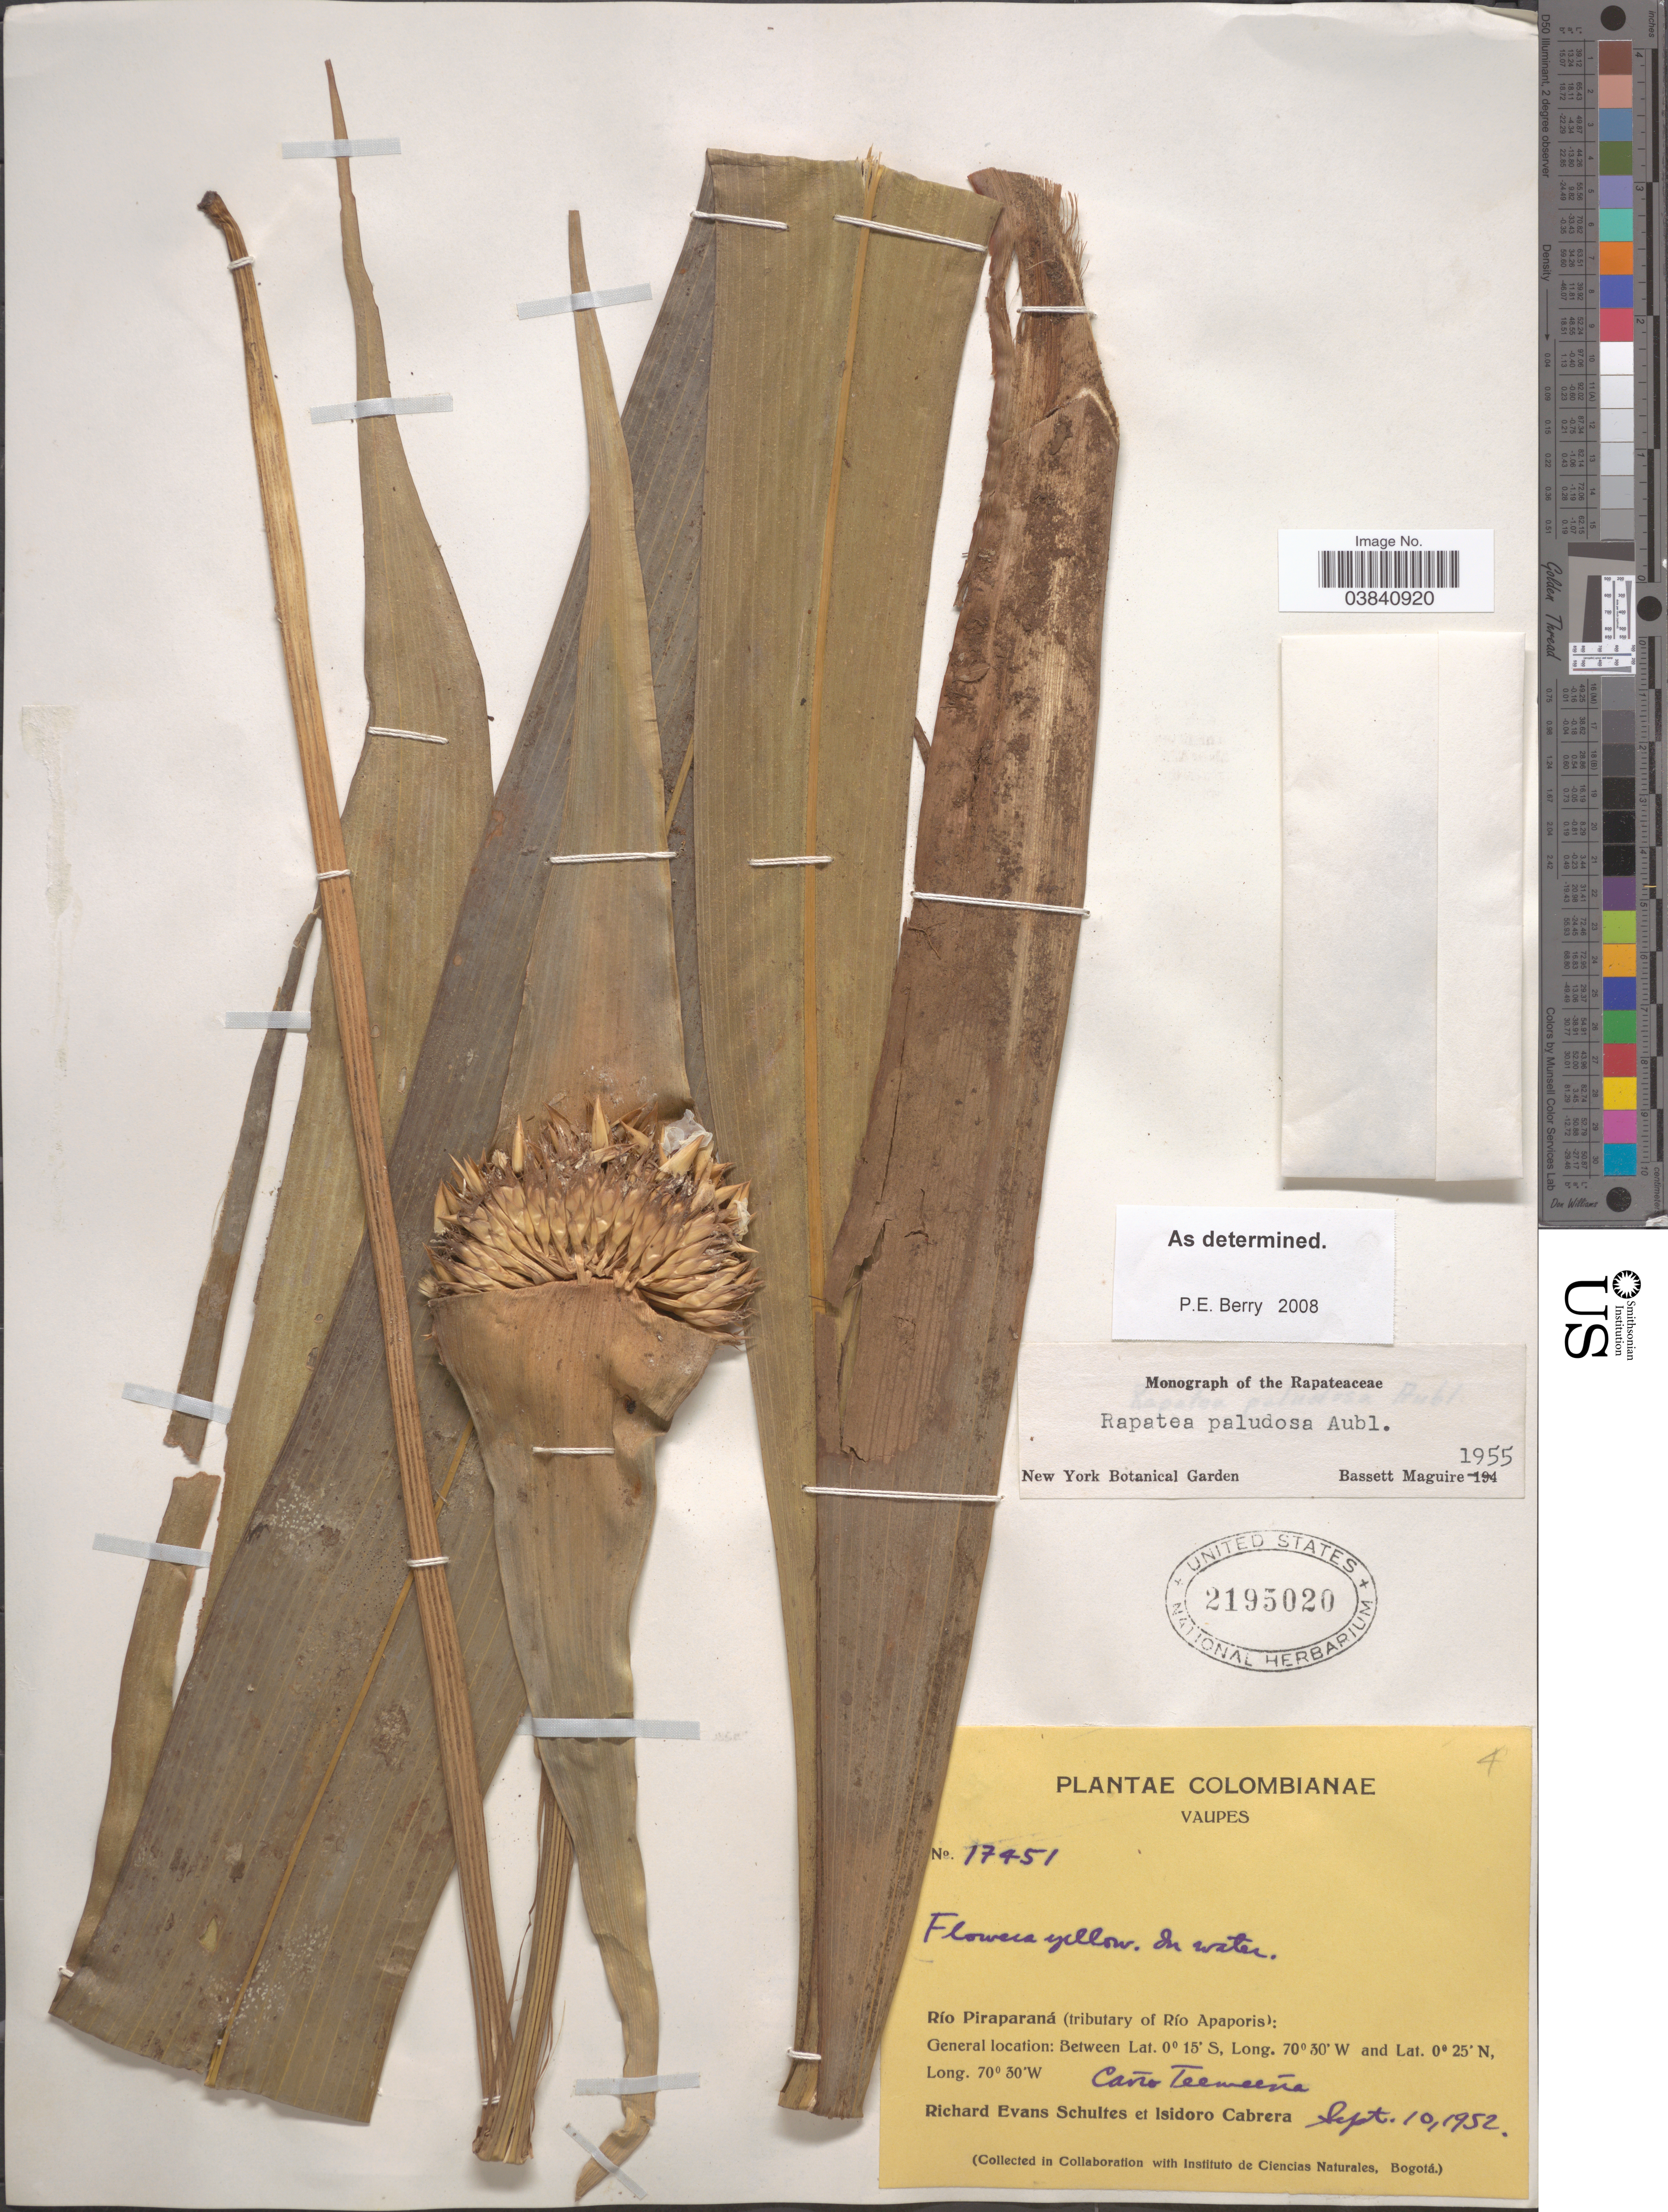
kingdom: Plantae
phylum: Tracheophyta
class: Liliopsida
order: Poales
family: Rapateaceae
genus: Rapatea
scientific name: Rapatea paludosa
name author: Aubl.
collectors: R. E. Schultes & I. Cabrera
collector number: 17451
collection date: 1952-09-10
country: Colombia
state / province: Vaupés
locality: Río Piraparaná (tributary of Río Apaporis).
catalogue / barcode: US 2195020